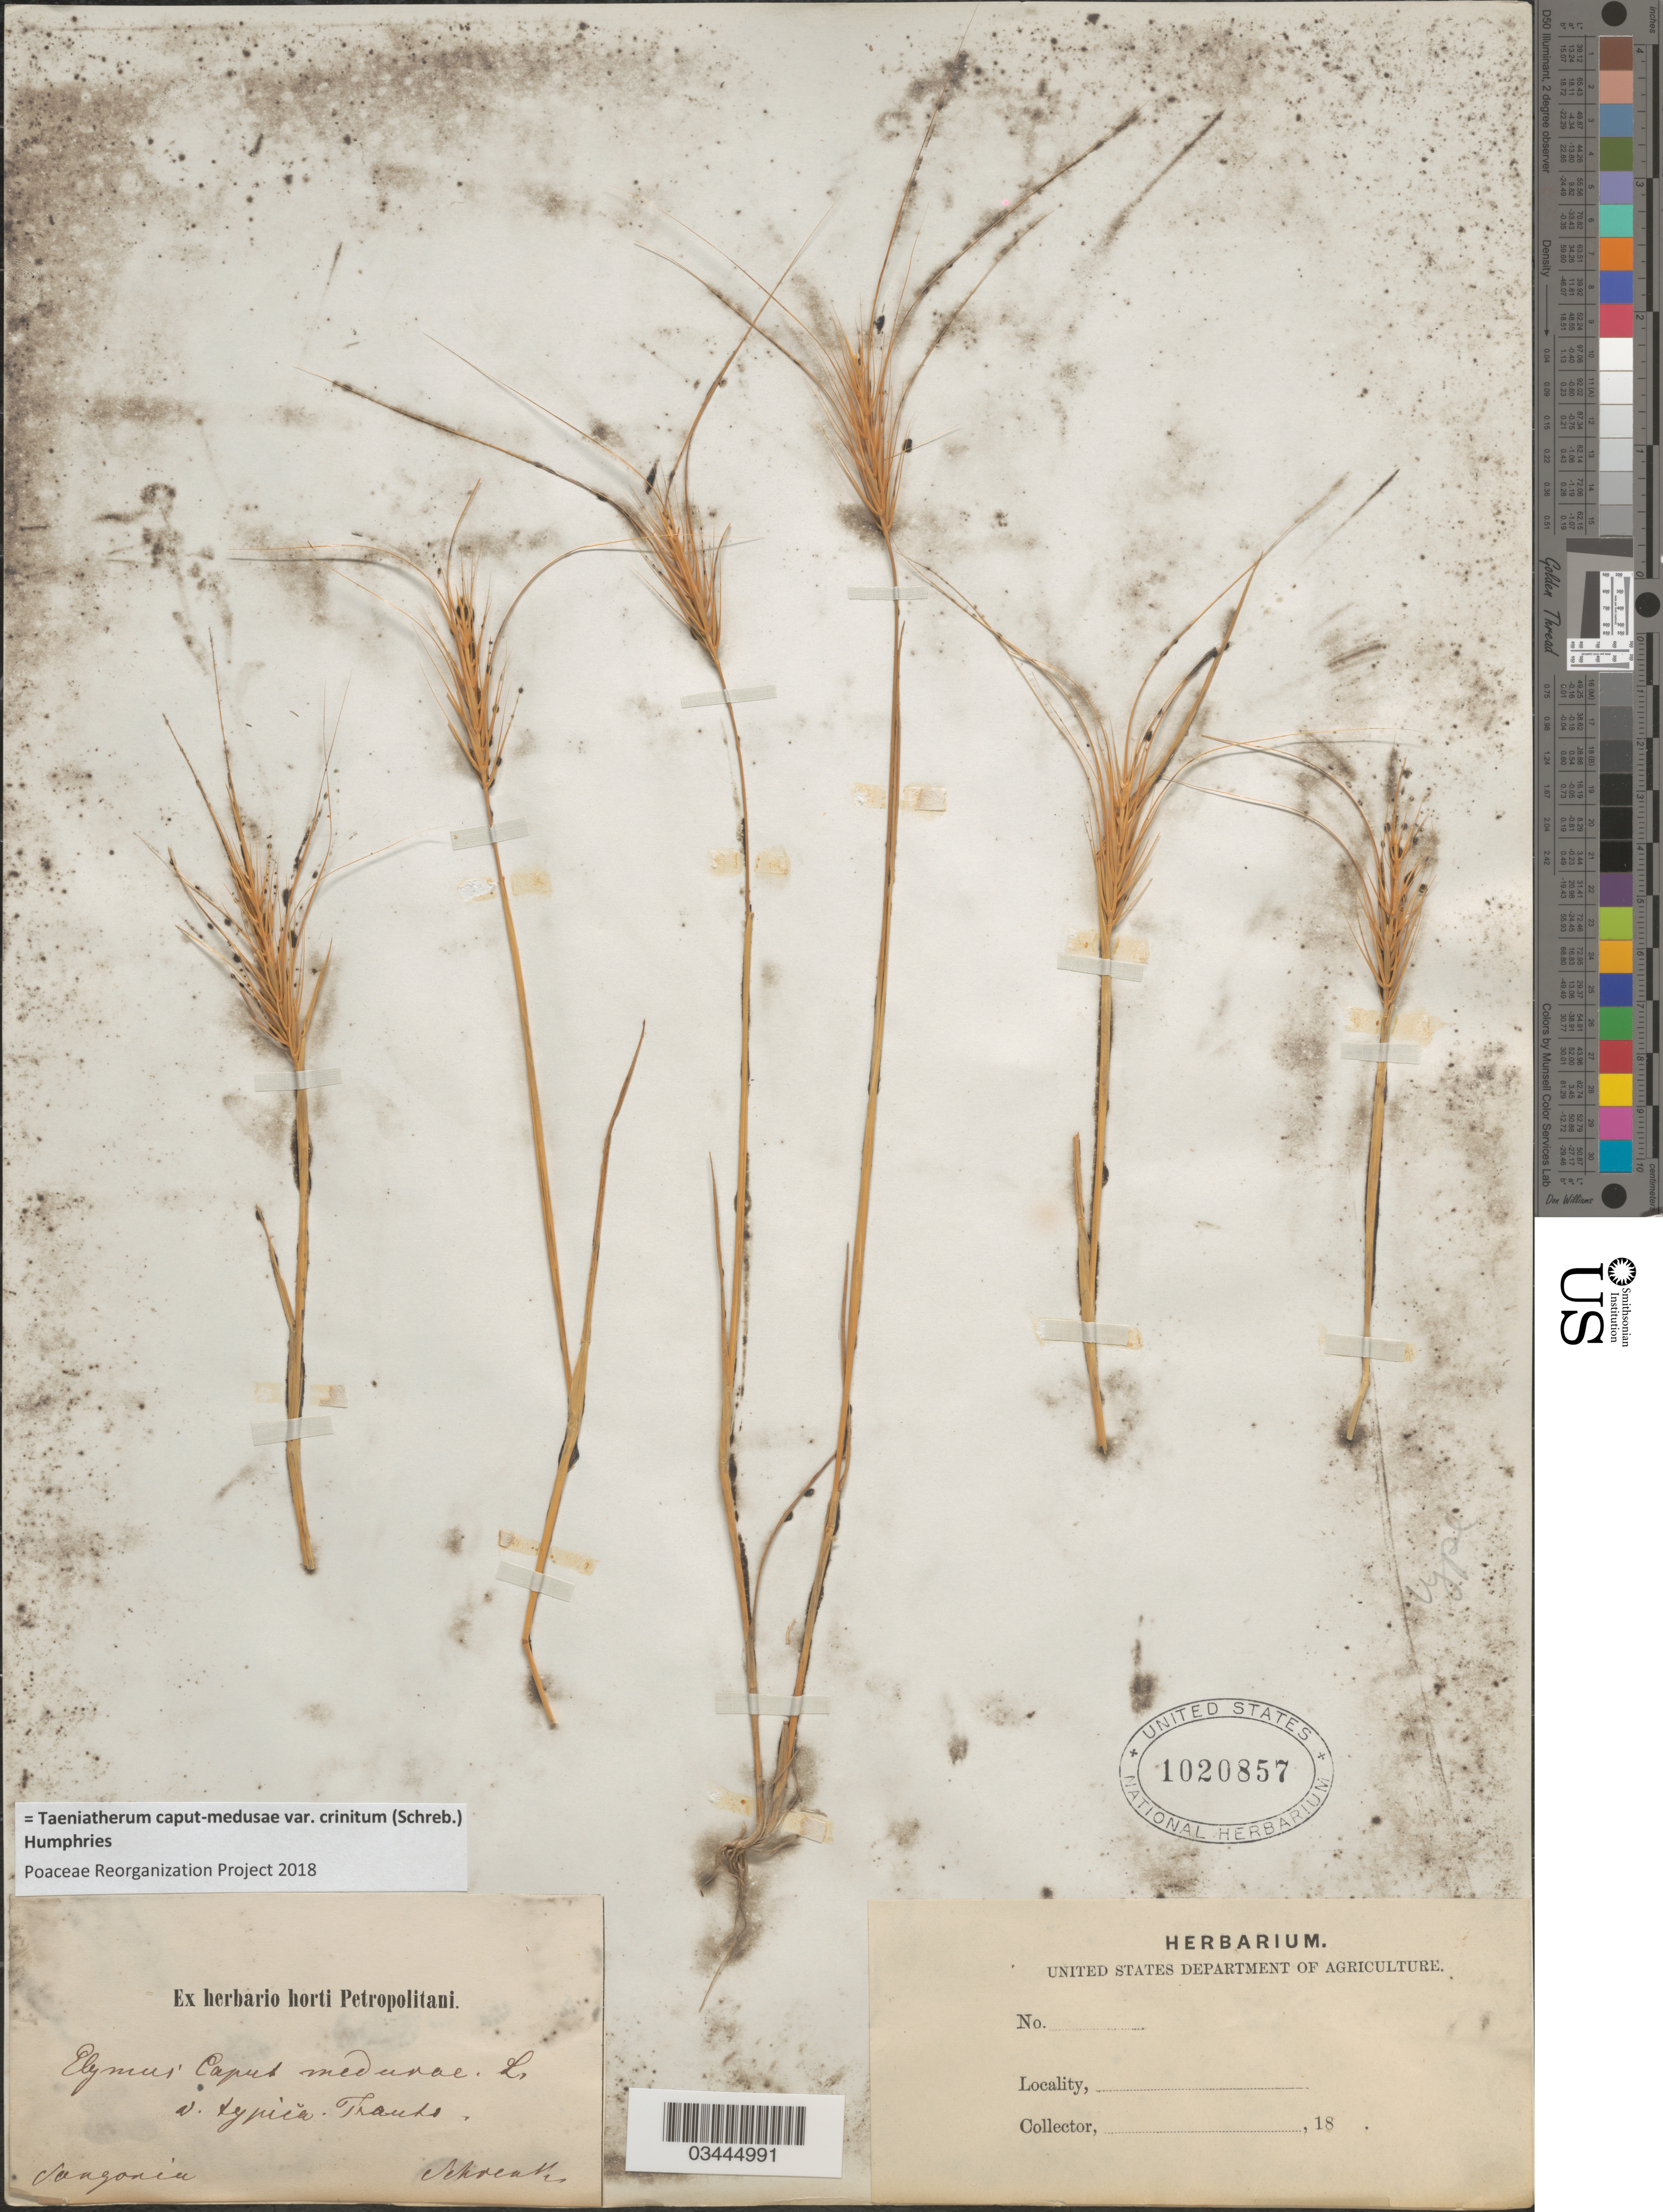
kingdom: Plantae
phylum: Tracheophyta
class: Liliopsida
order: Poales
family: Poaceae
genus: Taeniatherum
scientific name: Taeniatherum caput-medusae var. crinitum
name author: (Schreb.) Humphries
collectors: A.G. Schrenk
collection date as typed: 18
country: Kyrgyzstan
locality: Songoria.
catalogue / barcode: US 1020857